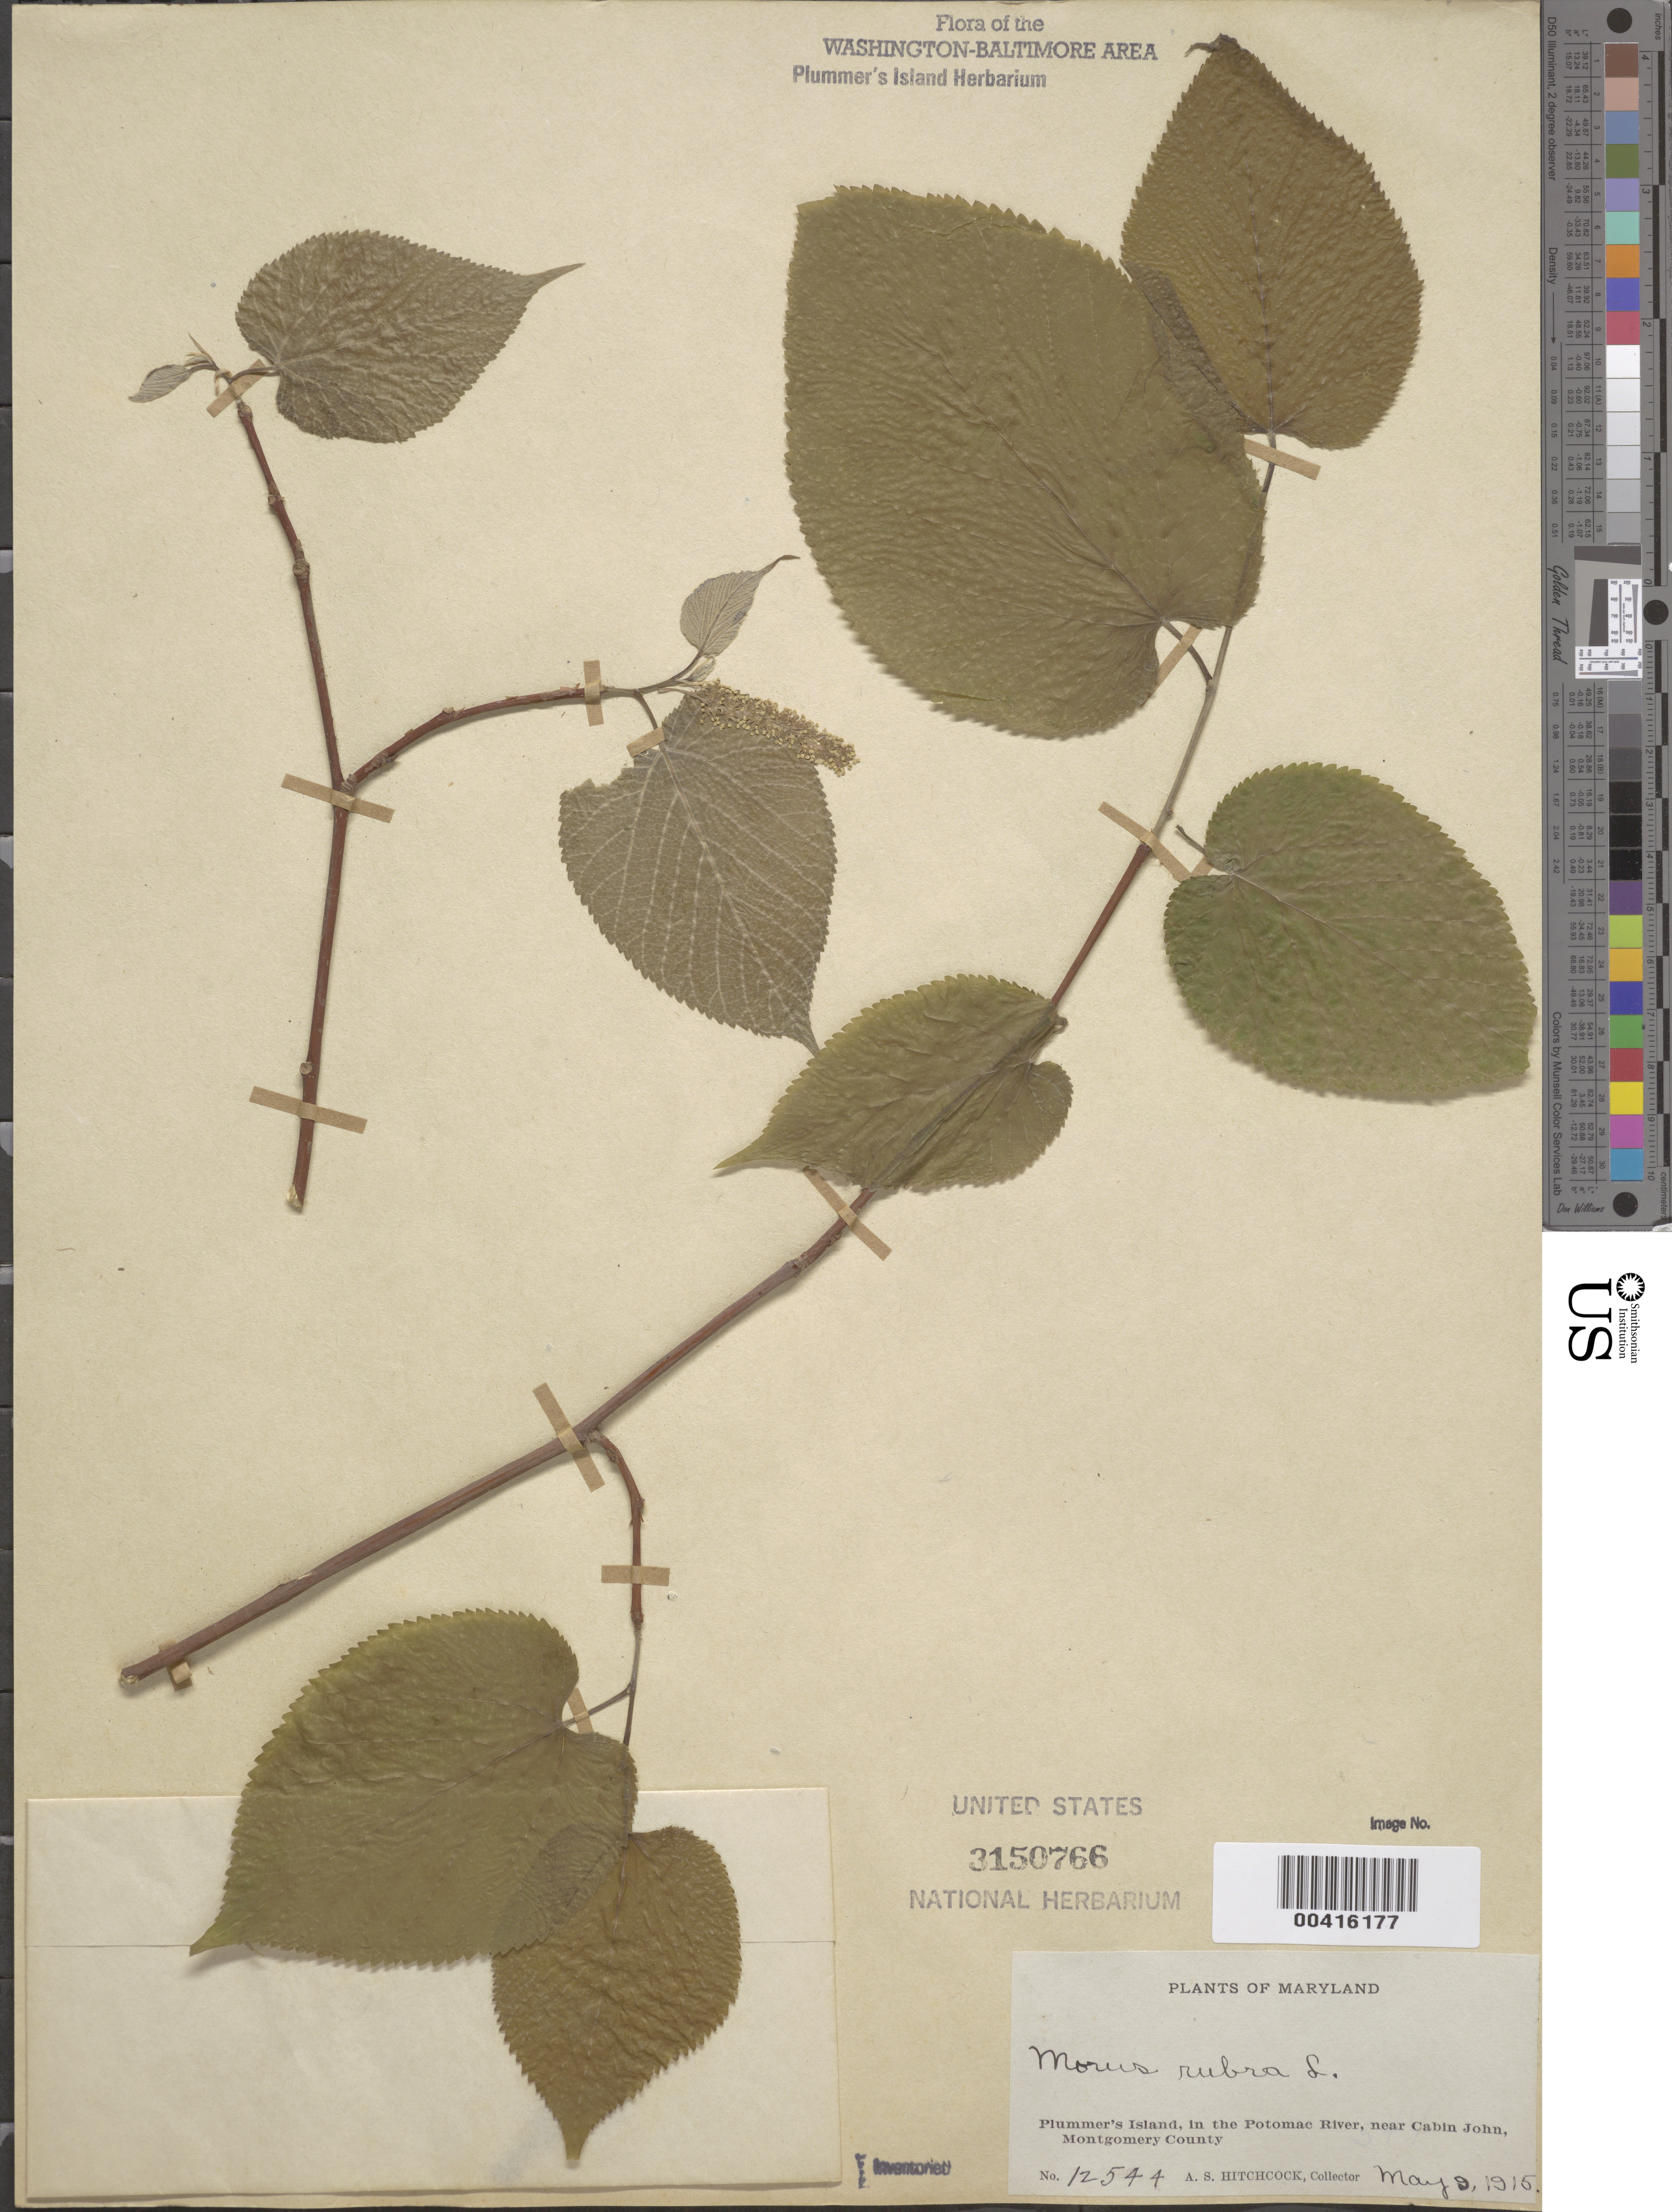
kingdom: Plantae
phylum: Tracheophyta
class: Magnoliopsida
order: Rosales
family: Moraceae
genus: Morus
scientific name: Morus rubra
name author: L.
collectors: A. S. Hitchcock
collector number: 12544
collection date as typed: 09 May 1915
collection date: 1915-05-09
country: United States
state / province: Maryland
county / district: Montgomery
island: Plummers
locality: Plummer's Island C. & O. Canal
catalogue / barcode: US 3150766